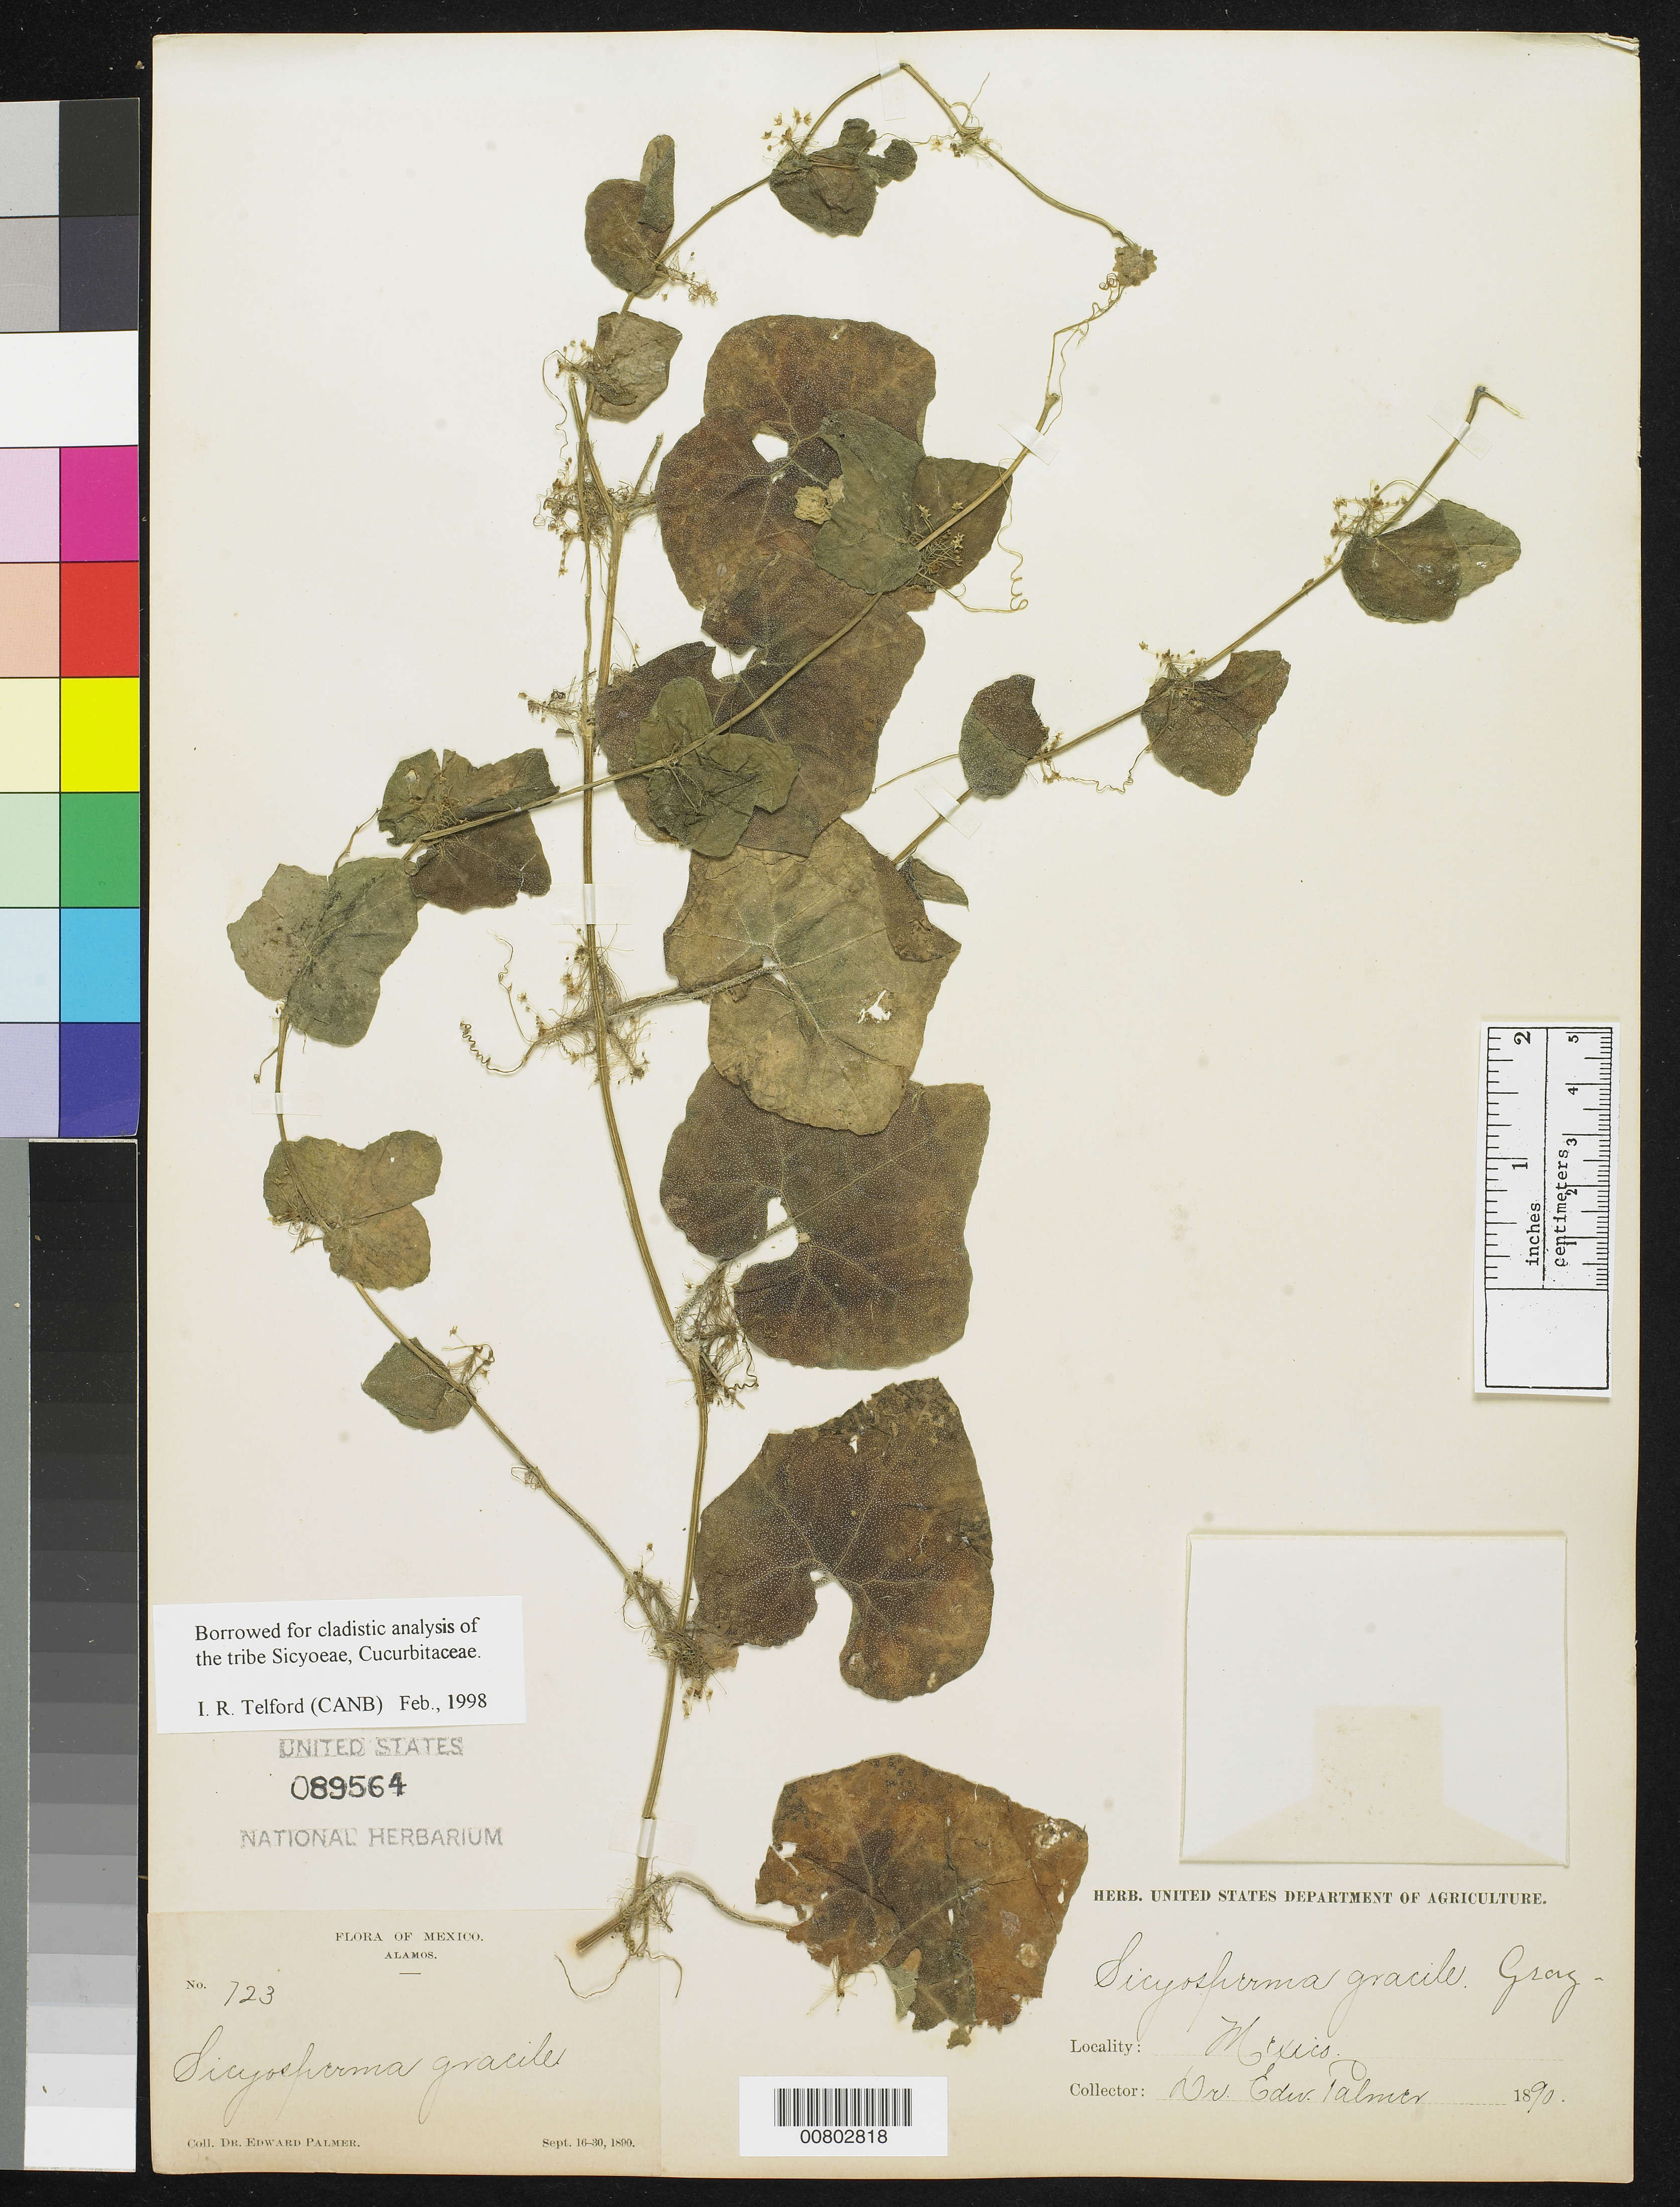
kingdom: Plantae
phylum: Tracheophyta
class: Magnoliopsida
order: Cucurbitales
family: Cucurbitaceae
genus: Sicyosperma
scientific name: Sicyosperma gracile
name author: A. Gray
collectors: E. Palmer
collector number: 723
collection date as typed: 16 Sep 1890 to 30 Sep 1890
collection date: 1890-09-16/1890-09-30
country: Mexico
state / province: Sonora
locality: Alamos, Sonora.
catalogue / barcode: US 89564